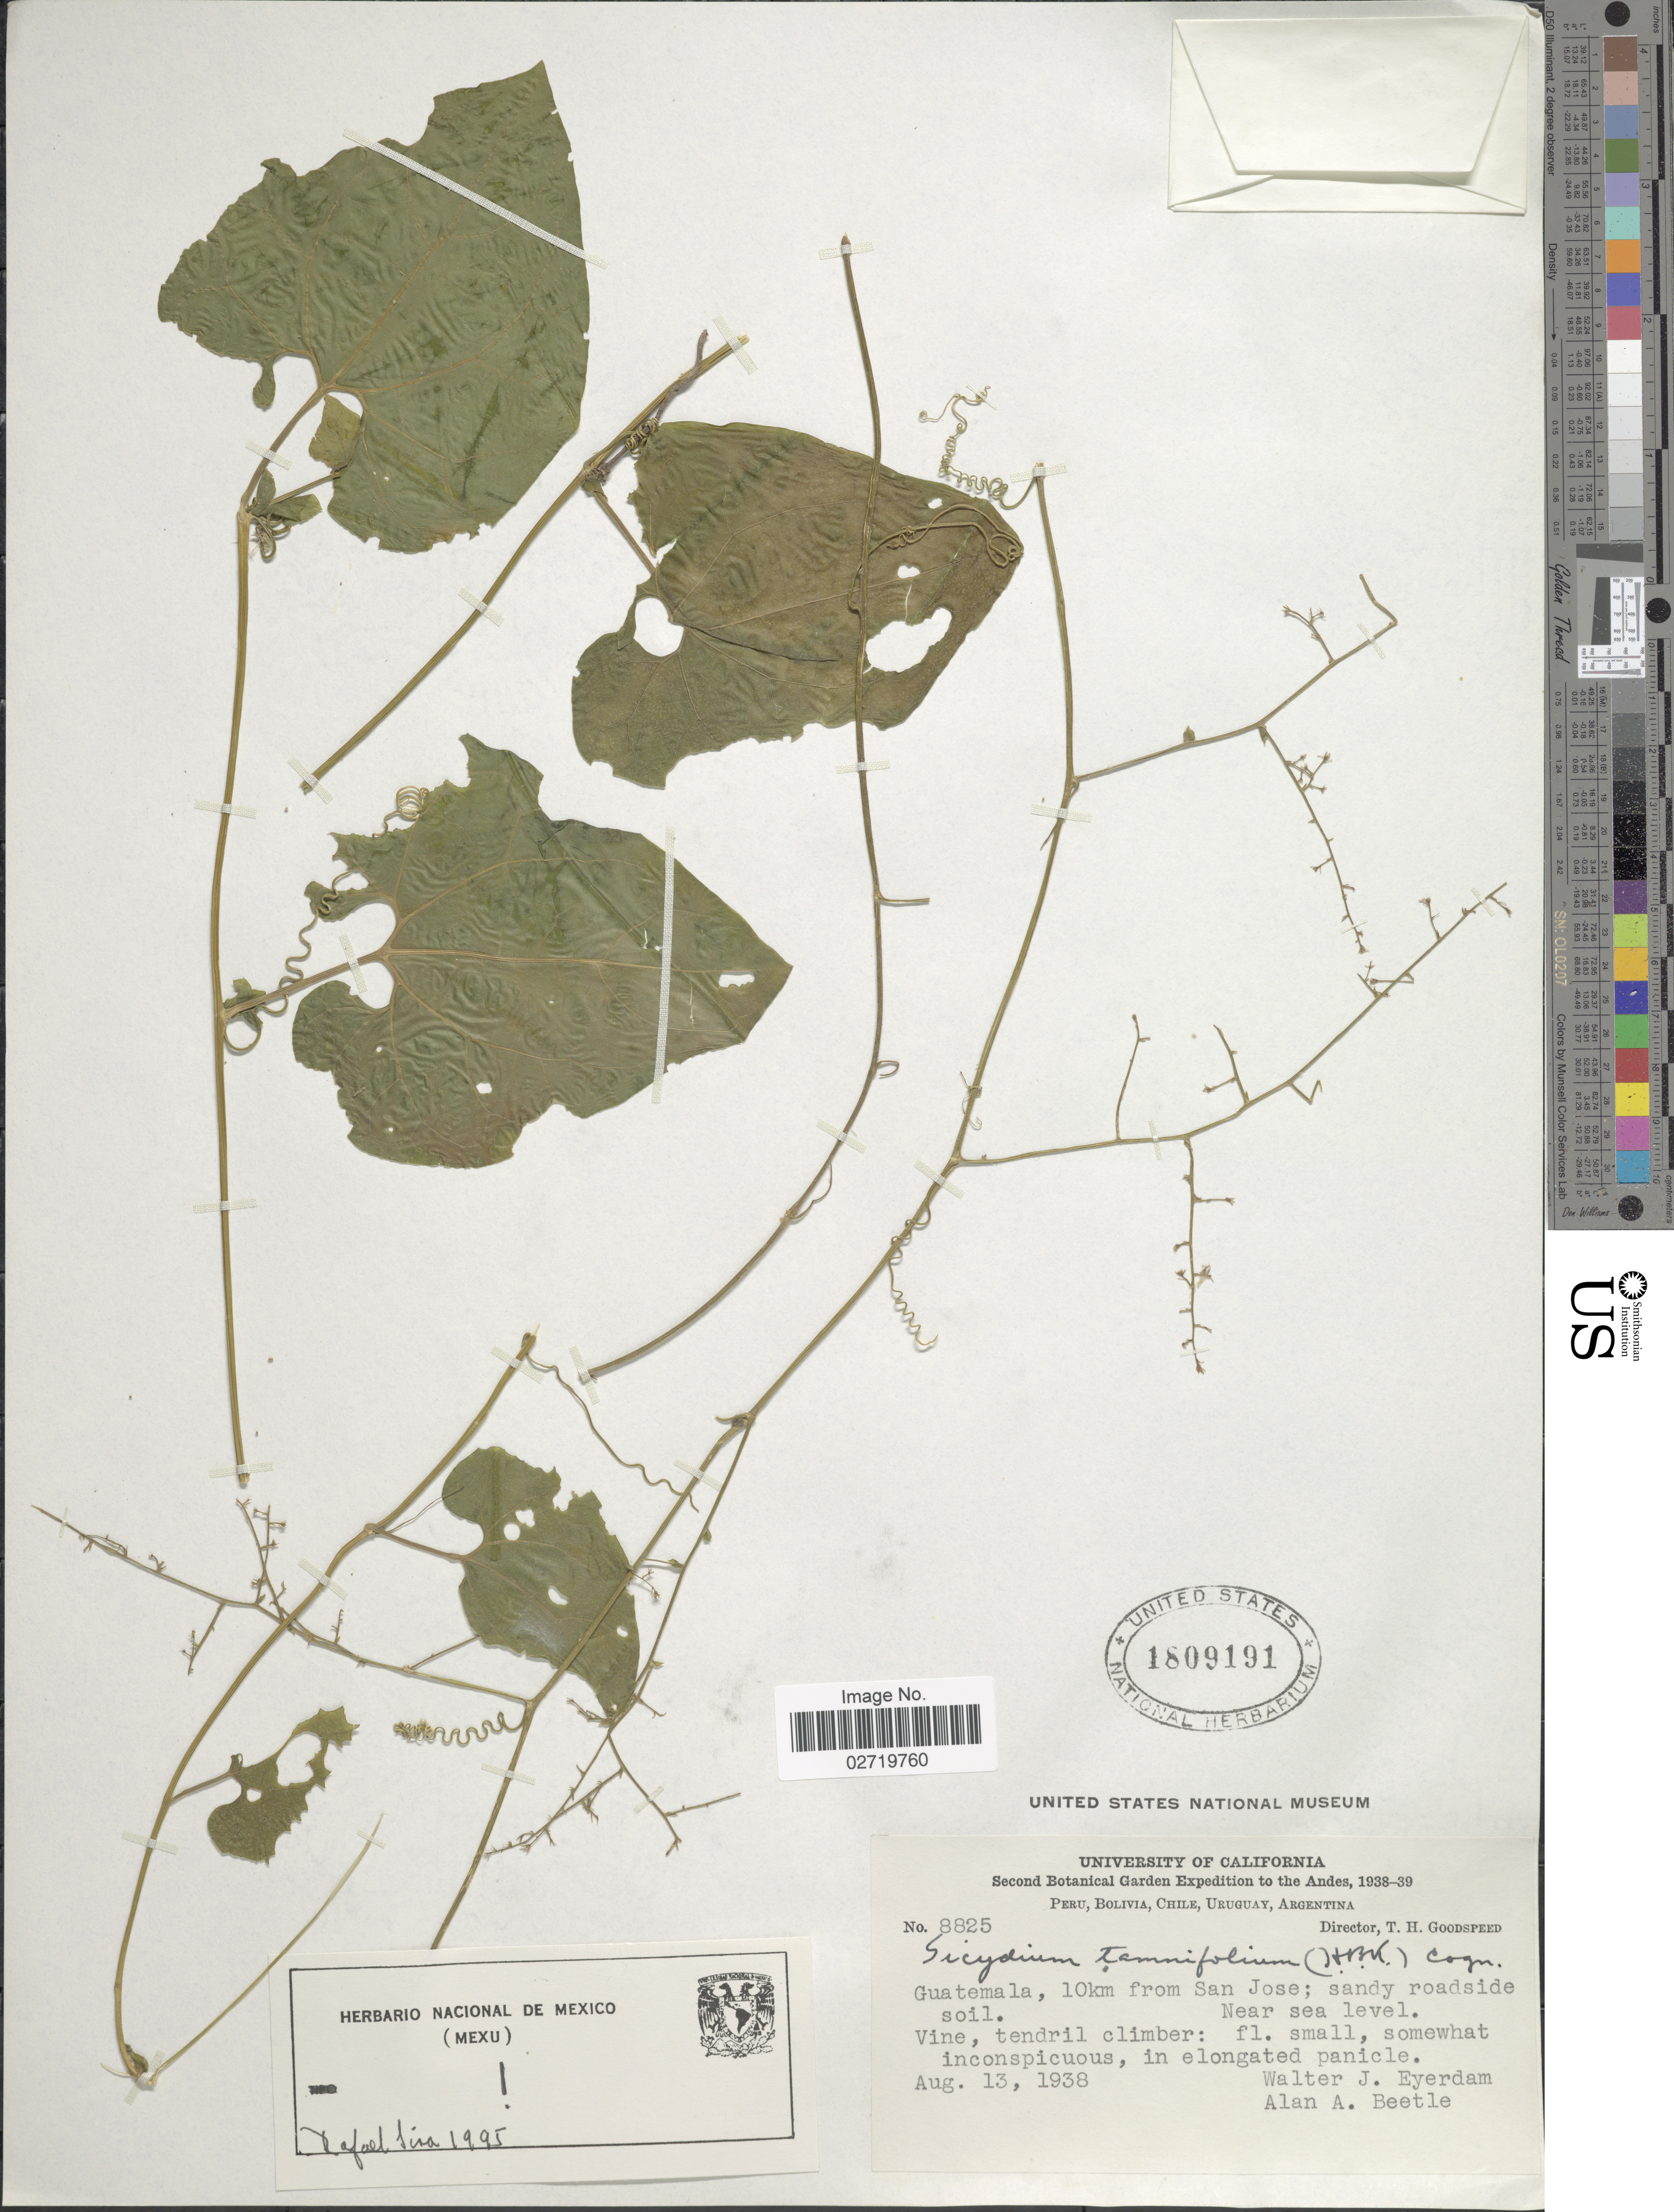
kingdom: Plantae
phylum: Tracheophyta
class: Magnoliopsida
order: Cucurbitales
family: Cucurbitaceae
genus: Sicydium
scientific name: Sicydium tamnifolium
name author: (Kunth) Cogn.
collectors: W. J. Eyerdam & A. A. Beetle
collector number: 8825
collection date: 1938-08-13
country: Guatemala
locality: The Andes. 10km from San Jose; sandy roadside soil.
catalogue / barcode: US 1809191